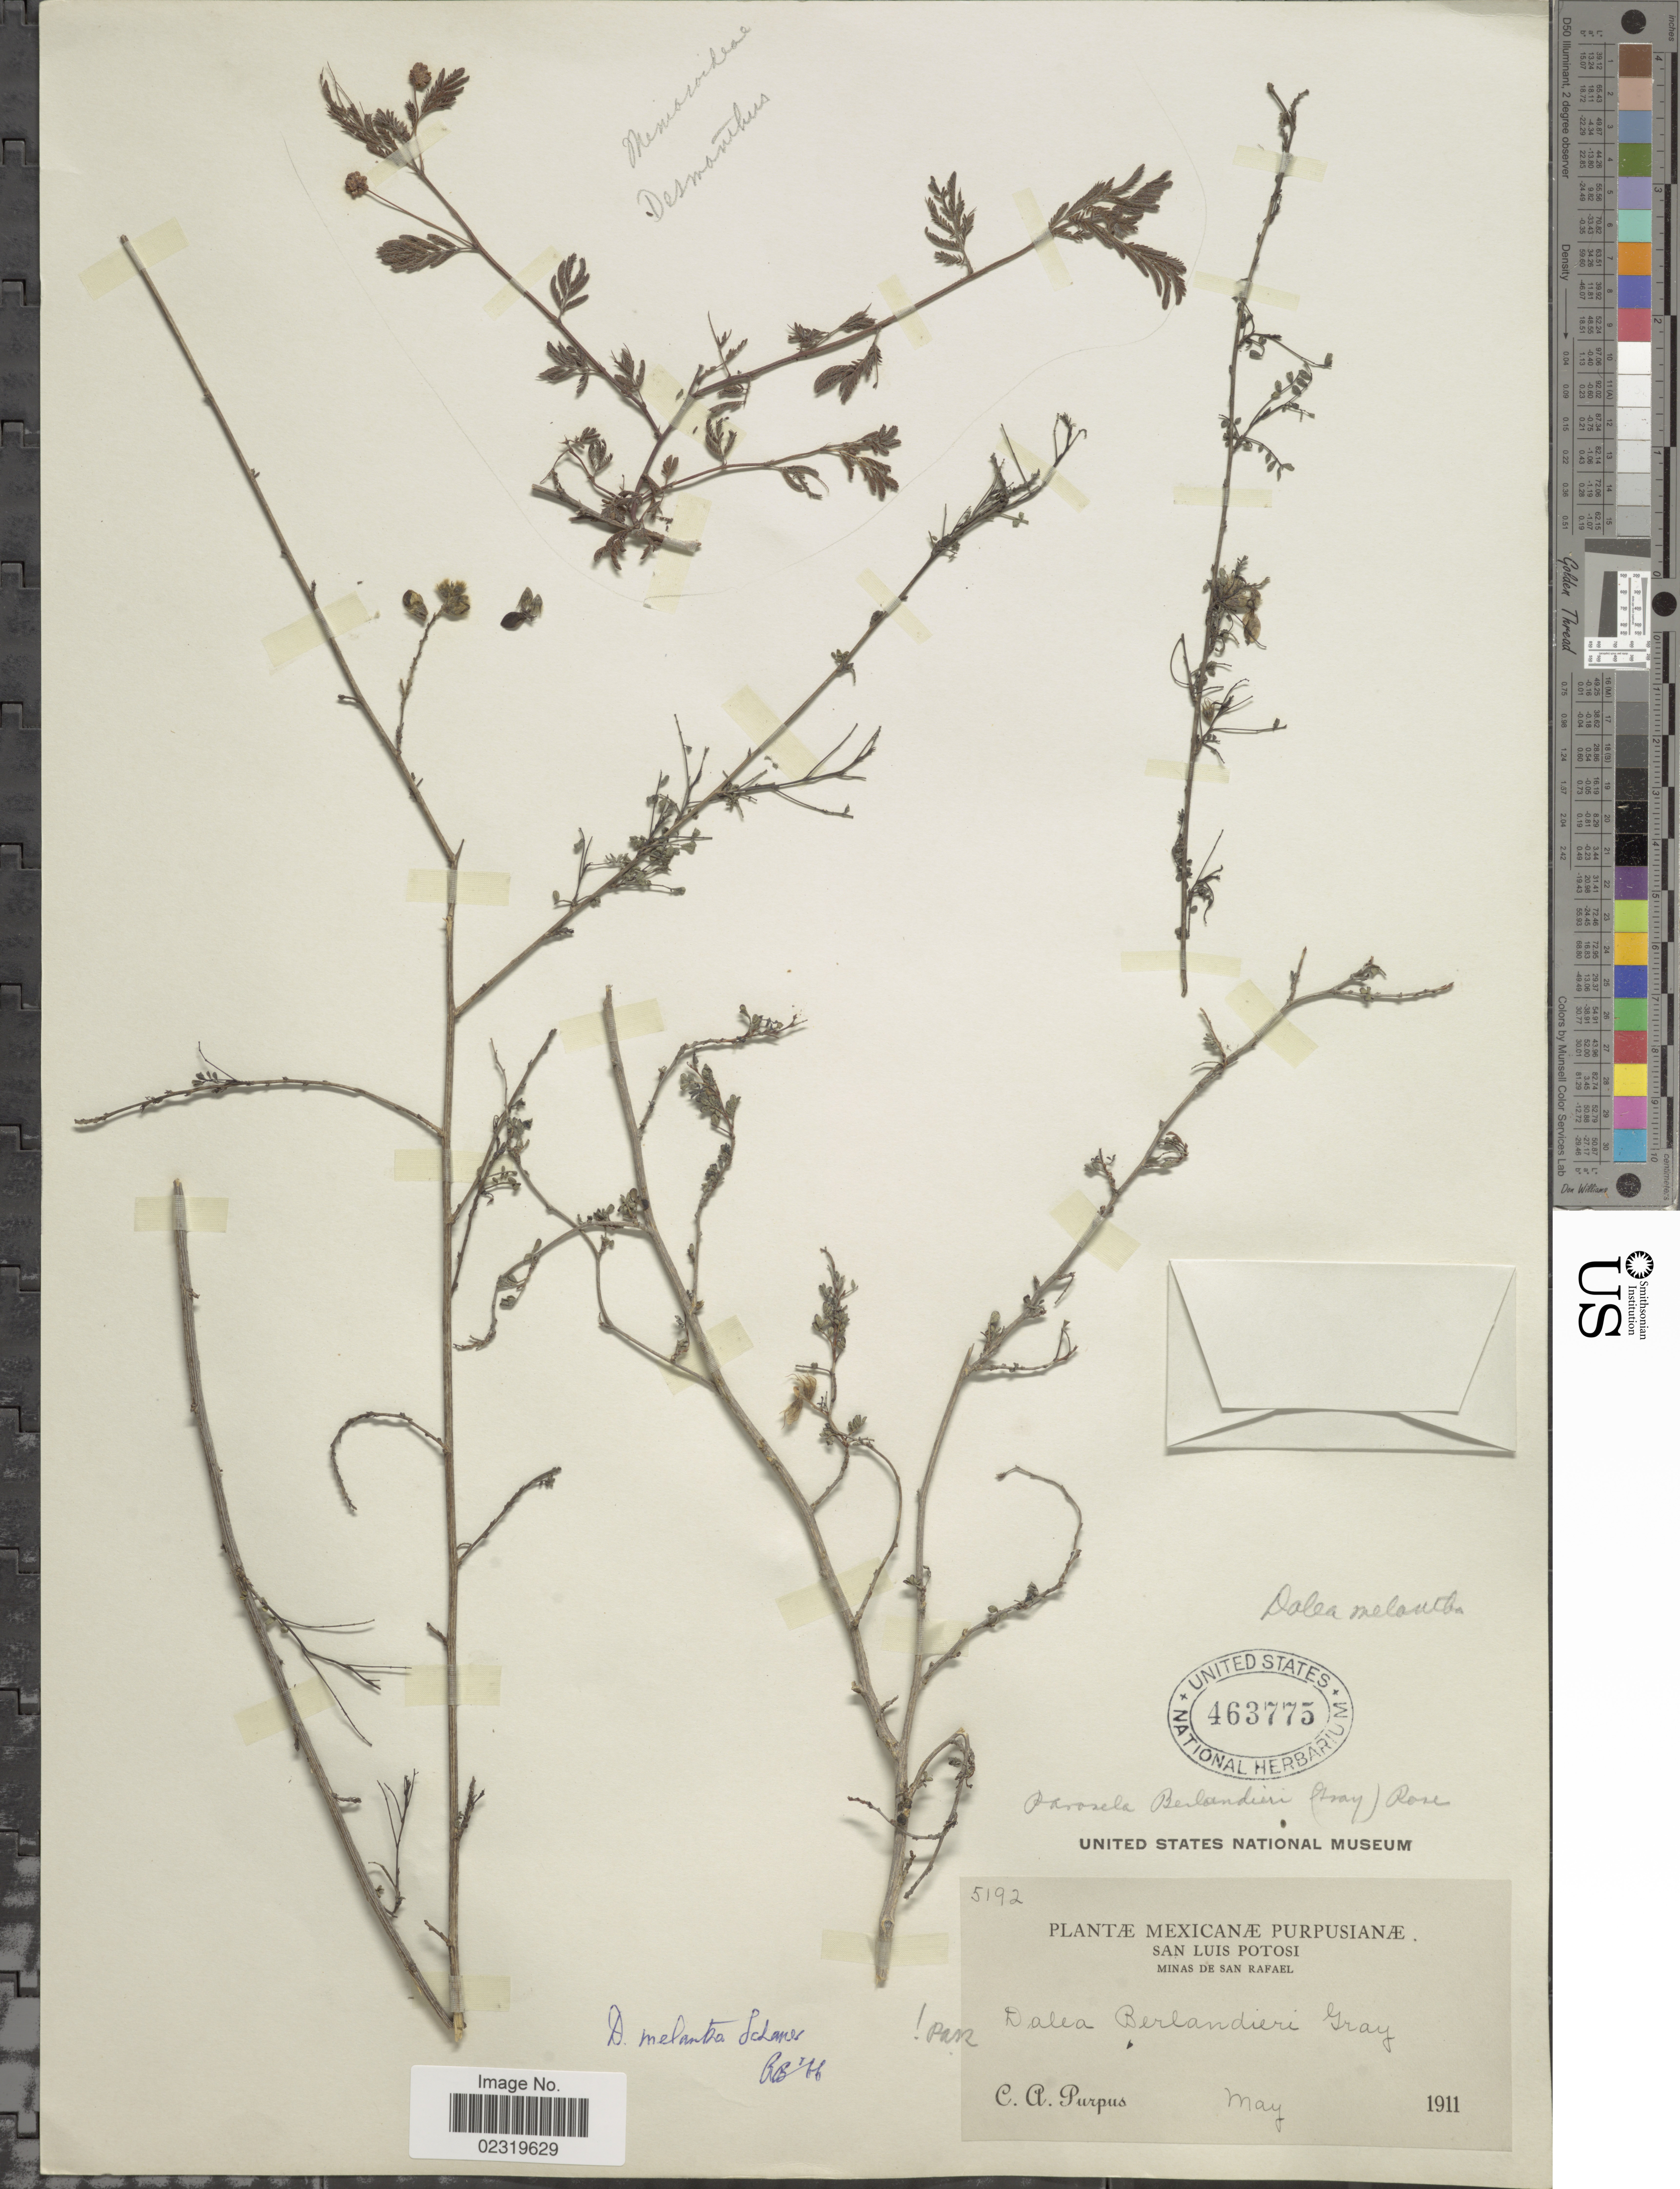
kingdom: Plantae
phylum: Tracheophyta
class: Magnoliopsida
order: Fabales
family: Fabaceae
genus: Dalea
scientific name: Dalea melantha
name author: S. Schauer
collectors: C. A. Purpus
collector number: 5192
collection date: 1911-05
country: Mexico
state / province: San Luis Potosí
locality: Minas de San Rafael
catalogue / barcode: US 463775